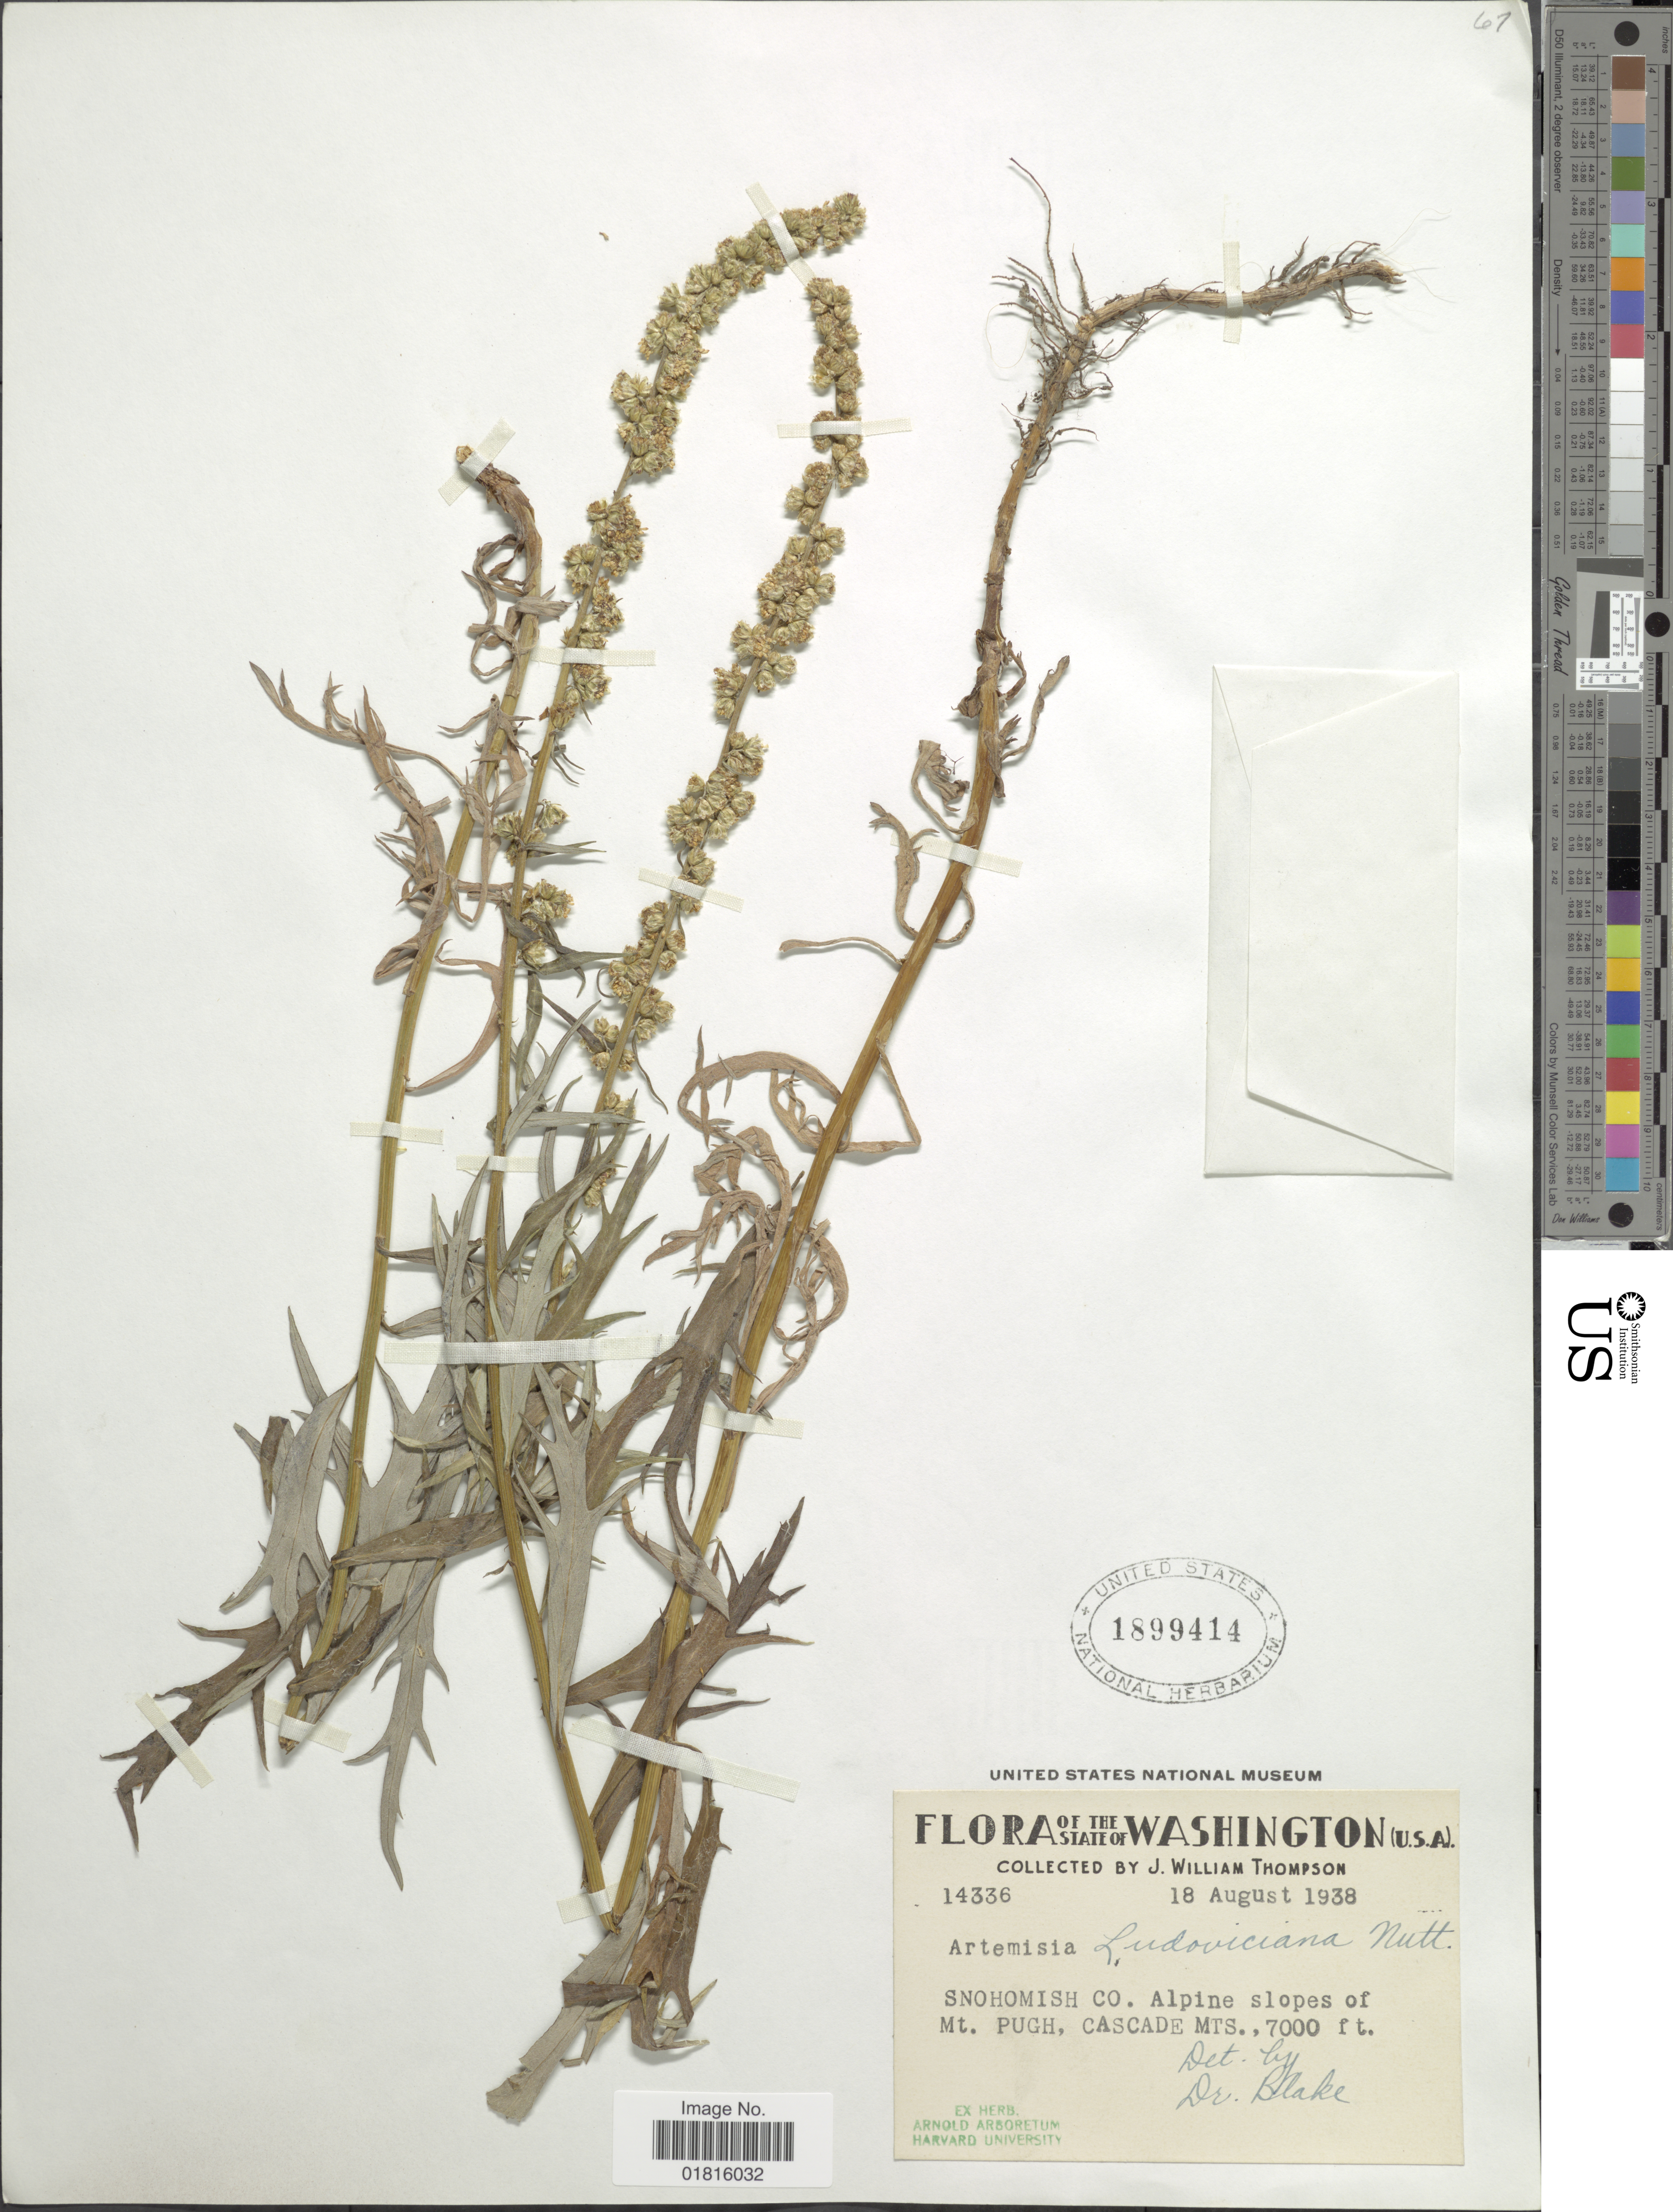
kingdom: Plantae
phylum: Tracheophyta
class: Magnoliopsida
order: Asterales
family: Asteraceae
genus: Artemisia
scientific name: Artemisia ludoviciana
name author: Nutt.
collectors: J. W. Thompson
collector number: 14336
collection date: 1938-08-18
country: United States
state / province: Washington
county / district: Snohomish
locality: Snohomish Co. Alpine slopes of Mt. Pugh, Cascade Mts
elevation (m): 2134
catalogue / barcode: US 1899414